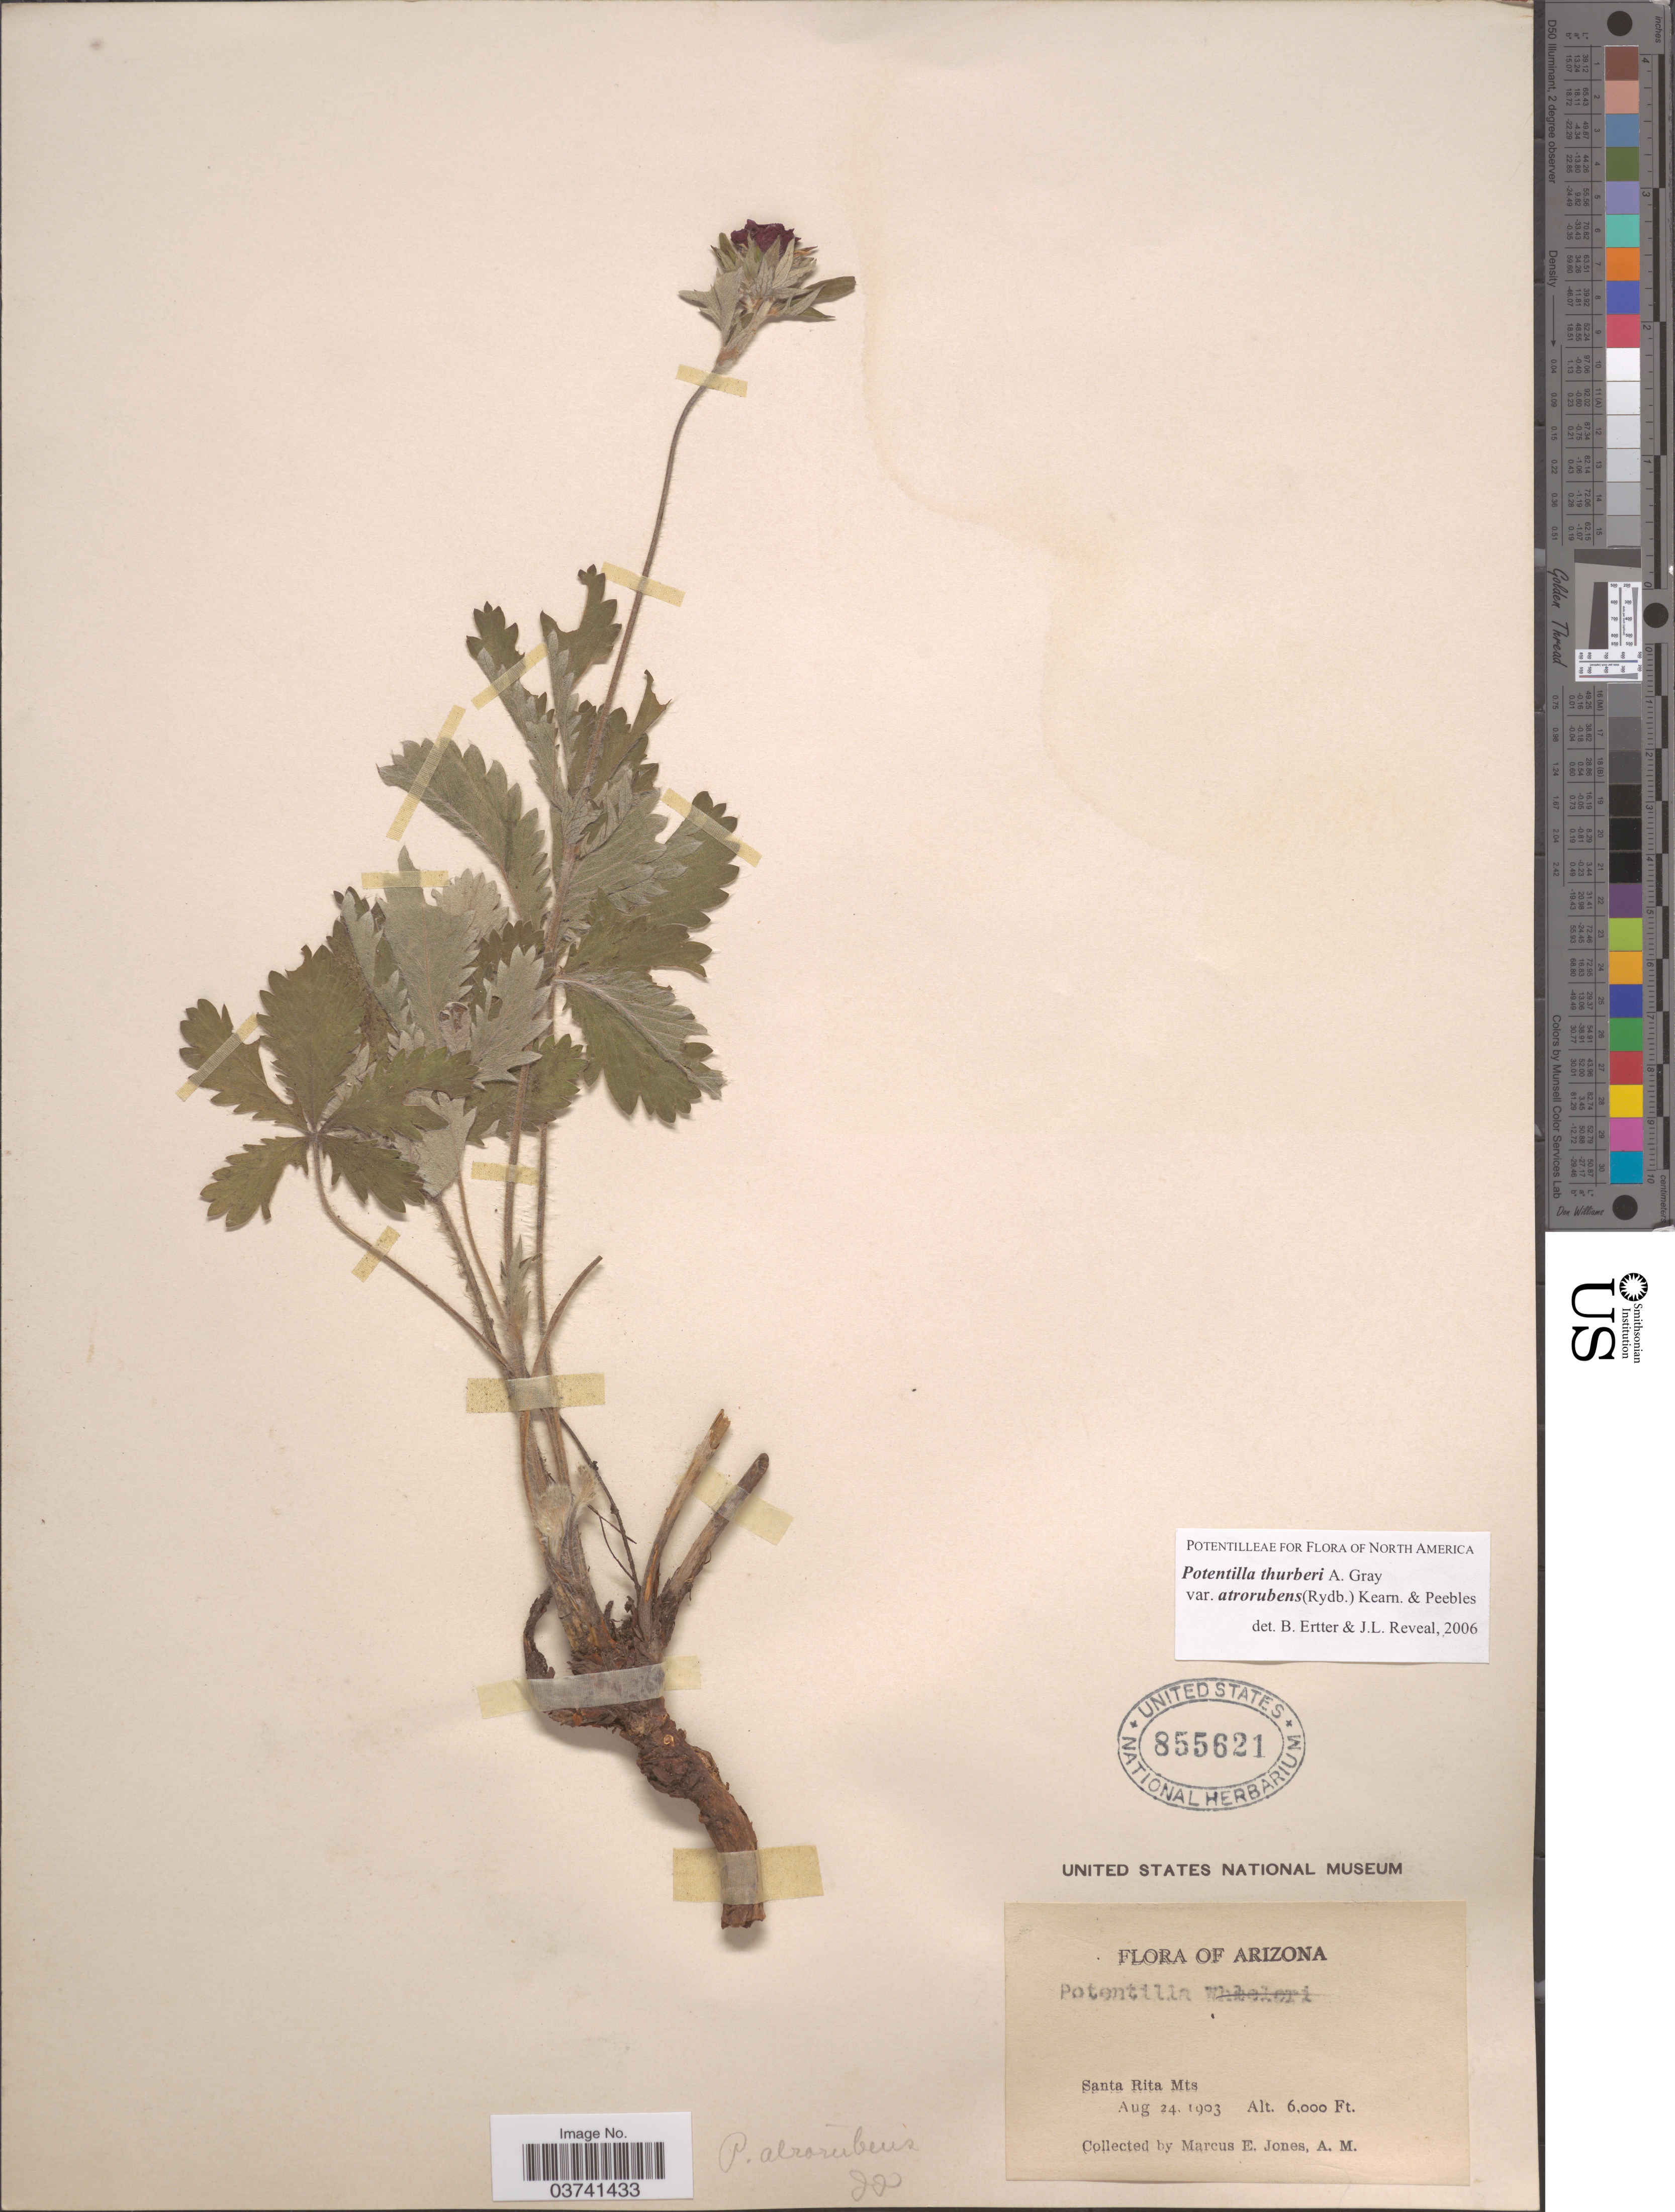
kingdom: Plantae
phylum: Tracheophyta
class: Magnoliopsida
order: Rosales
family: Rosaceae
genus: Potentilla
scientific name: Potentilla thurberi var. atrorubens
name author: A. Gray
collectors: M. E. Jones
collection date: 1903-08-24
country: United States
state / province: Arizona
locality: Santa Rita Mts.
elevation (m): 1829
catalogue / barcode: US 855621